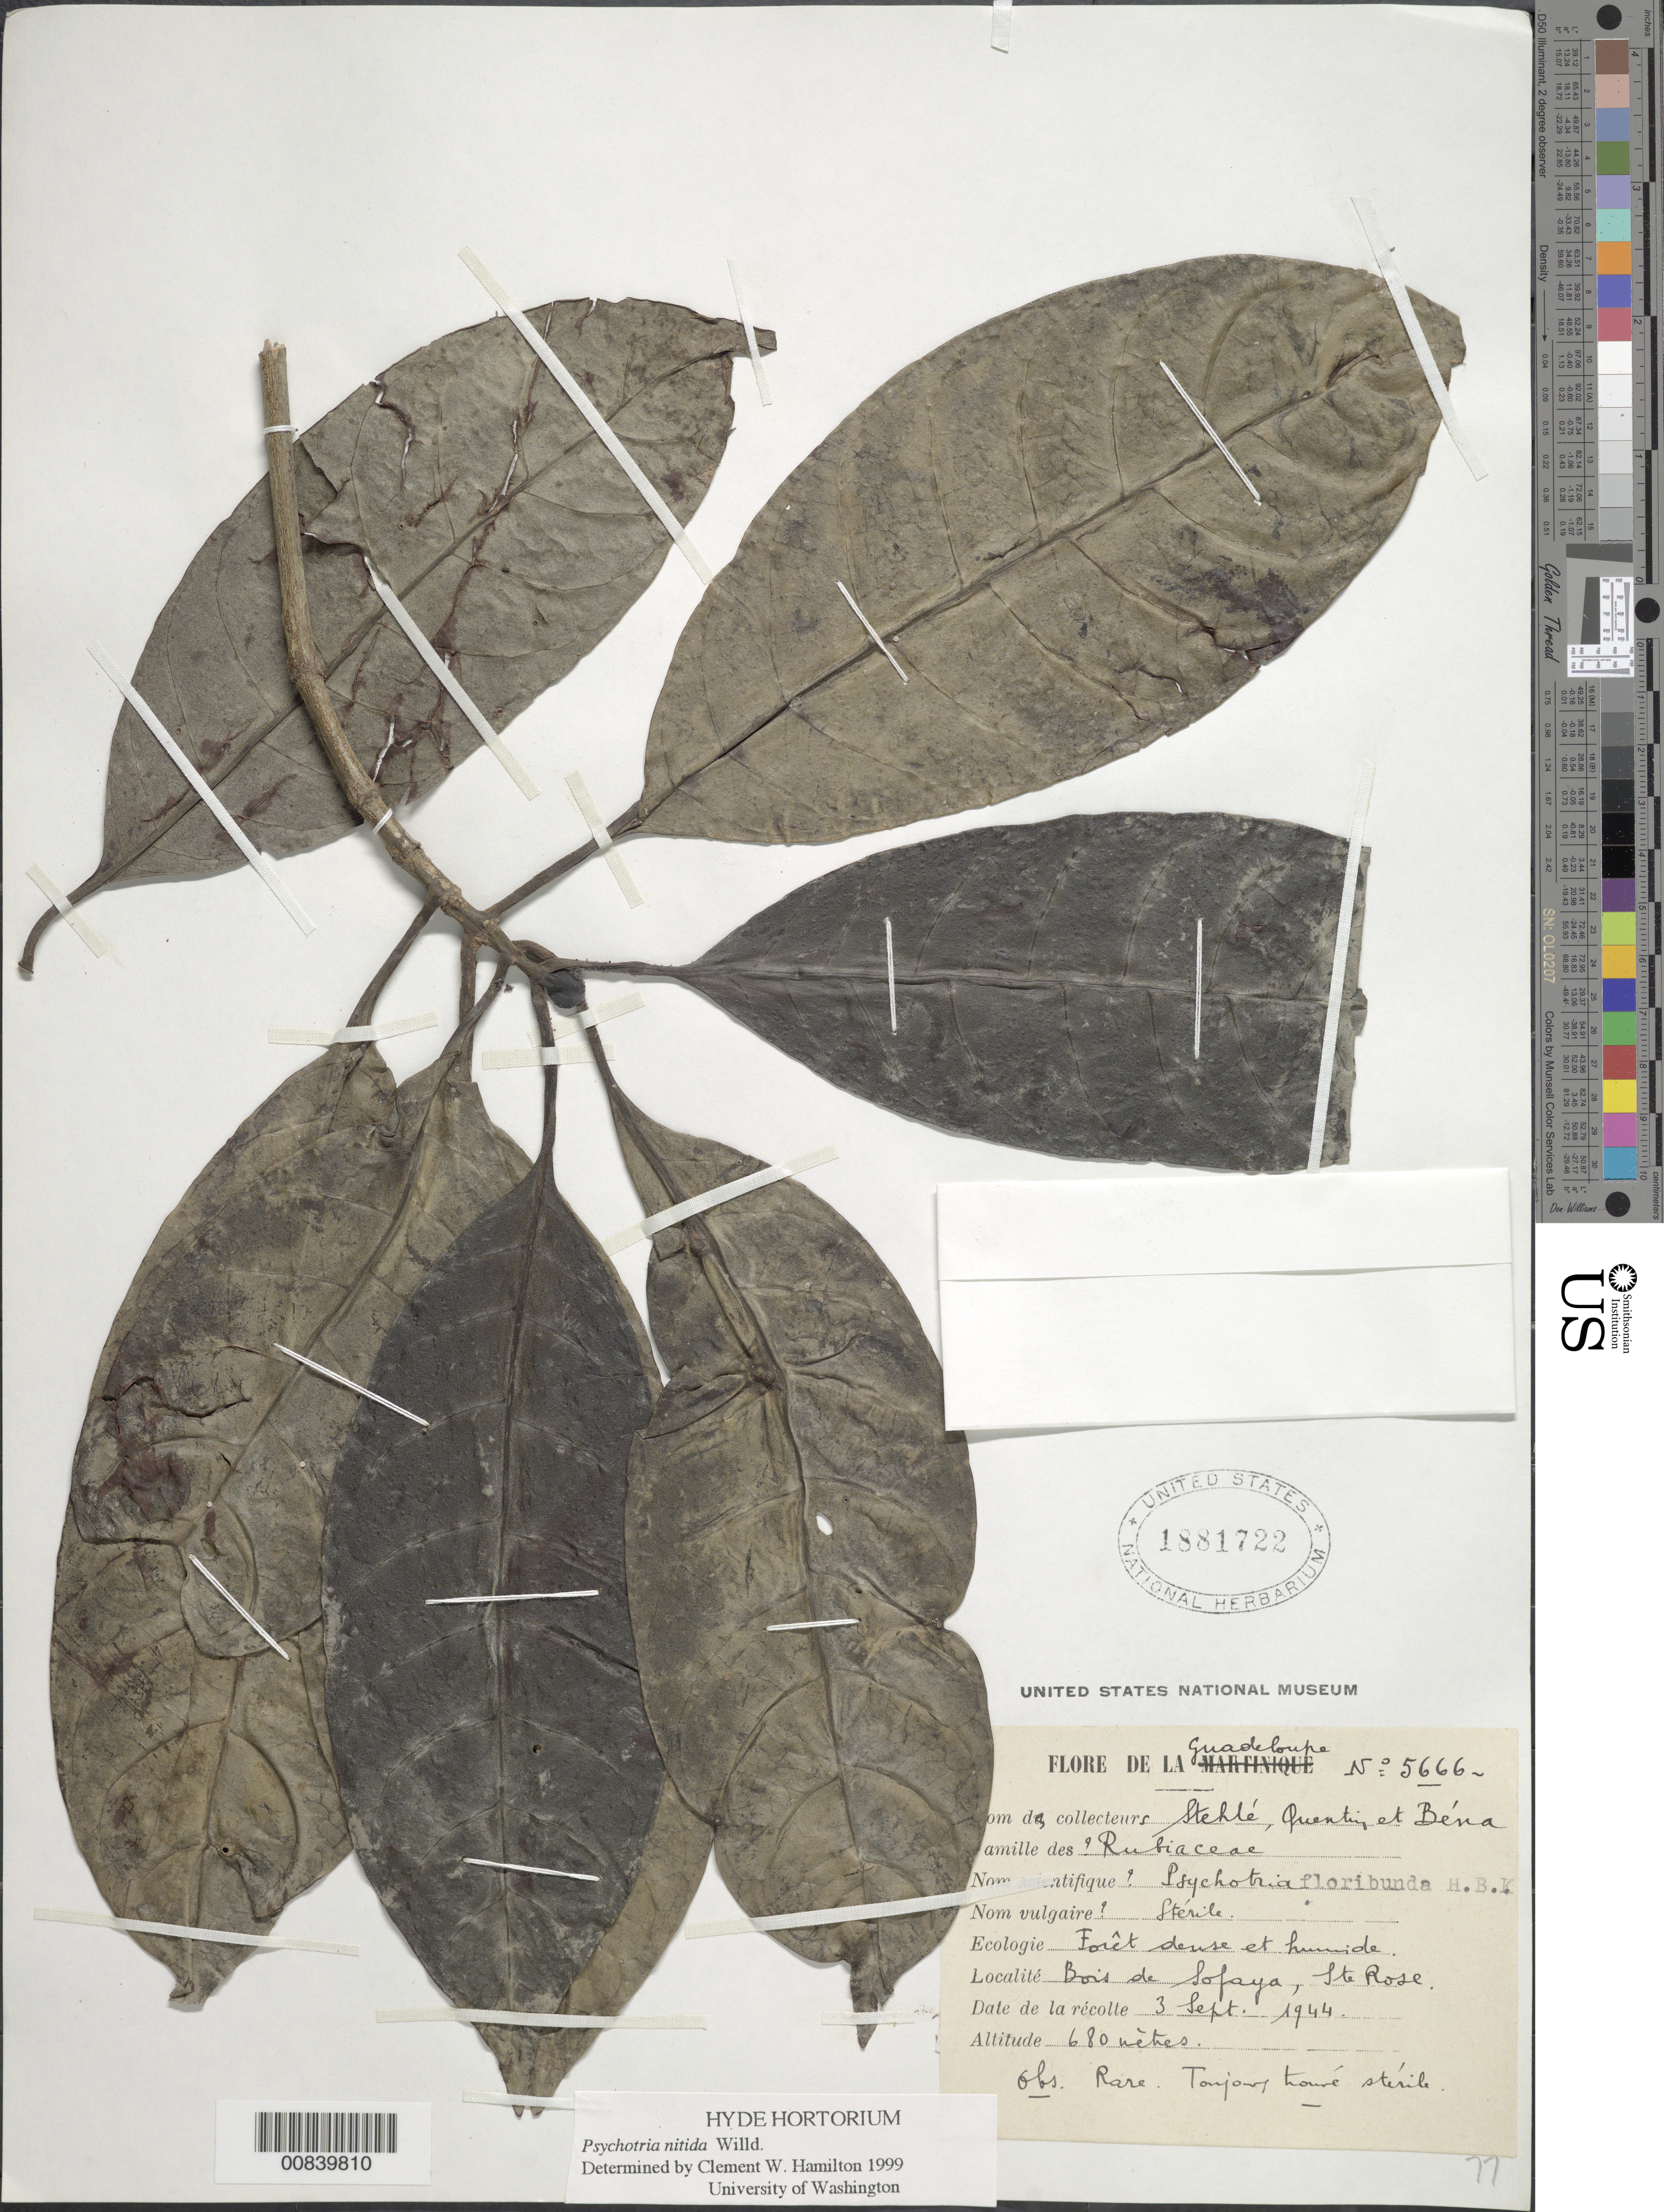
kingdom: Plantae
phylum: Tracheophyta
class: Magnoliopsida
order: Gentianales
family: Rubiaceae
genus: Psychotria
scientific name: Psychotria mapourioides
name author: DC.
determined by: Hamilton, C. W.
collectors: H. Stehlé, J. Quentin & R. Béna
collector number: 5666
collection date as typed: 03 Sep 1944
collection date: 1944-09-03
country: Guadeloupe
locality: Bois de Sofaya, Ste. Rose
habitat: Forêt dense et humide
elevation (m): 680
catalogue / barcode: US 1881722